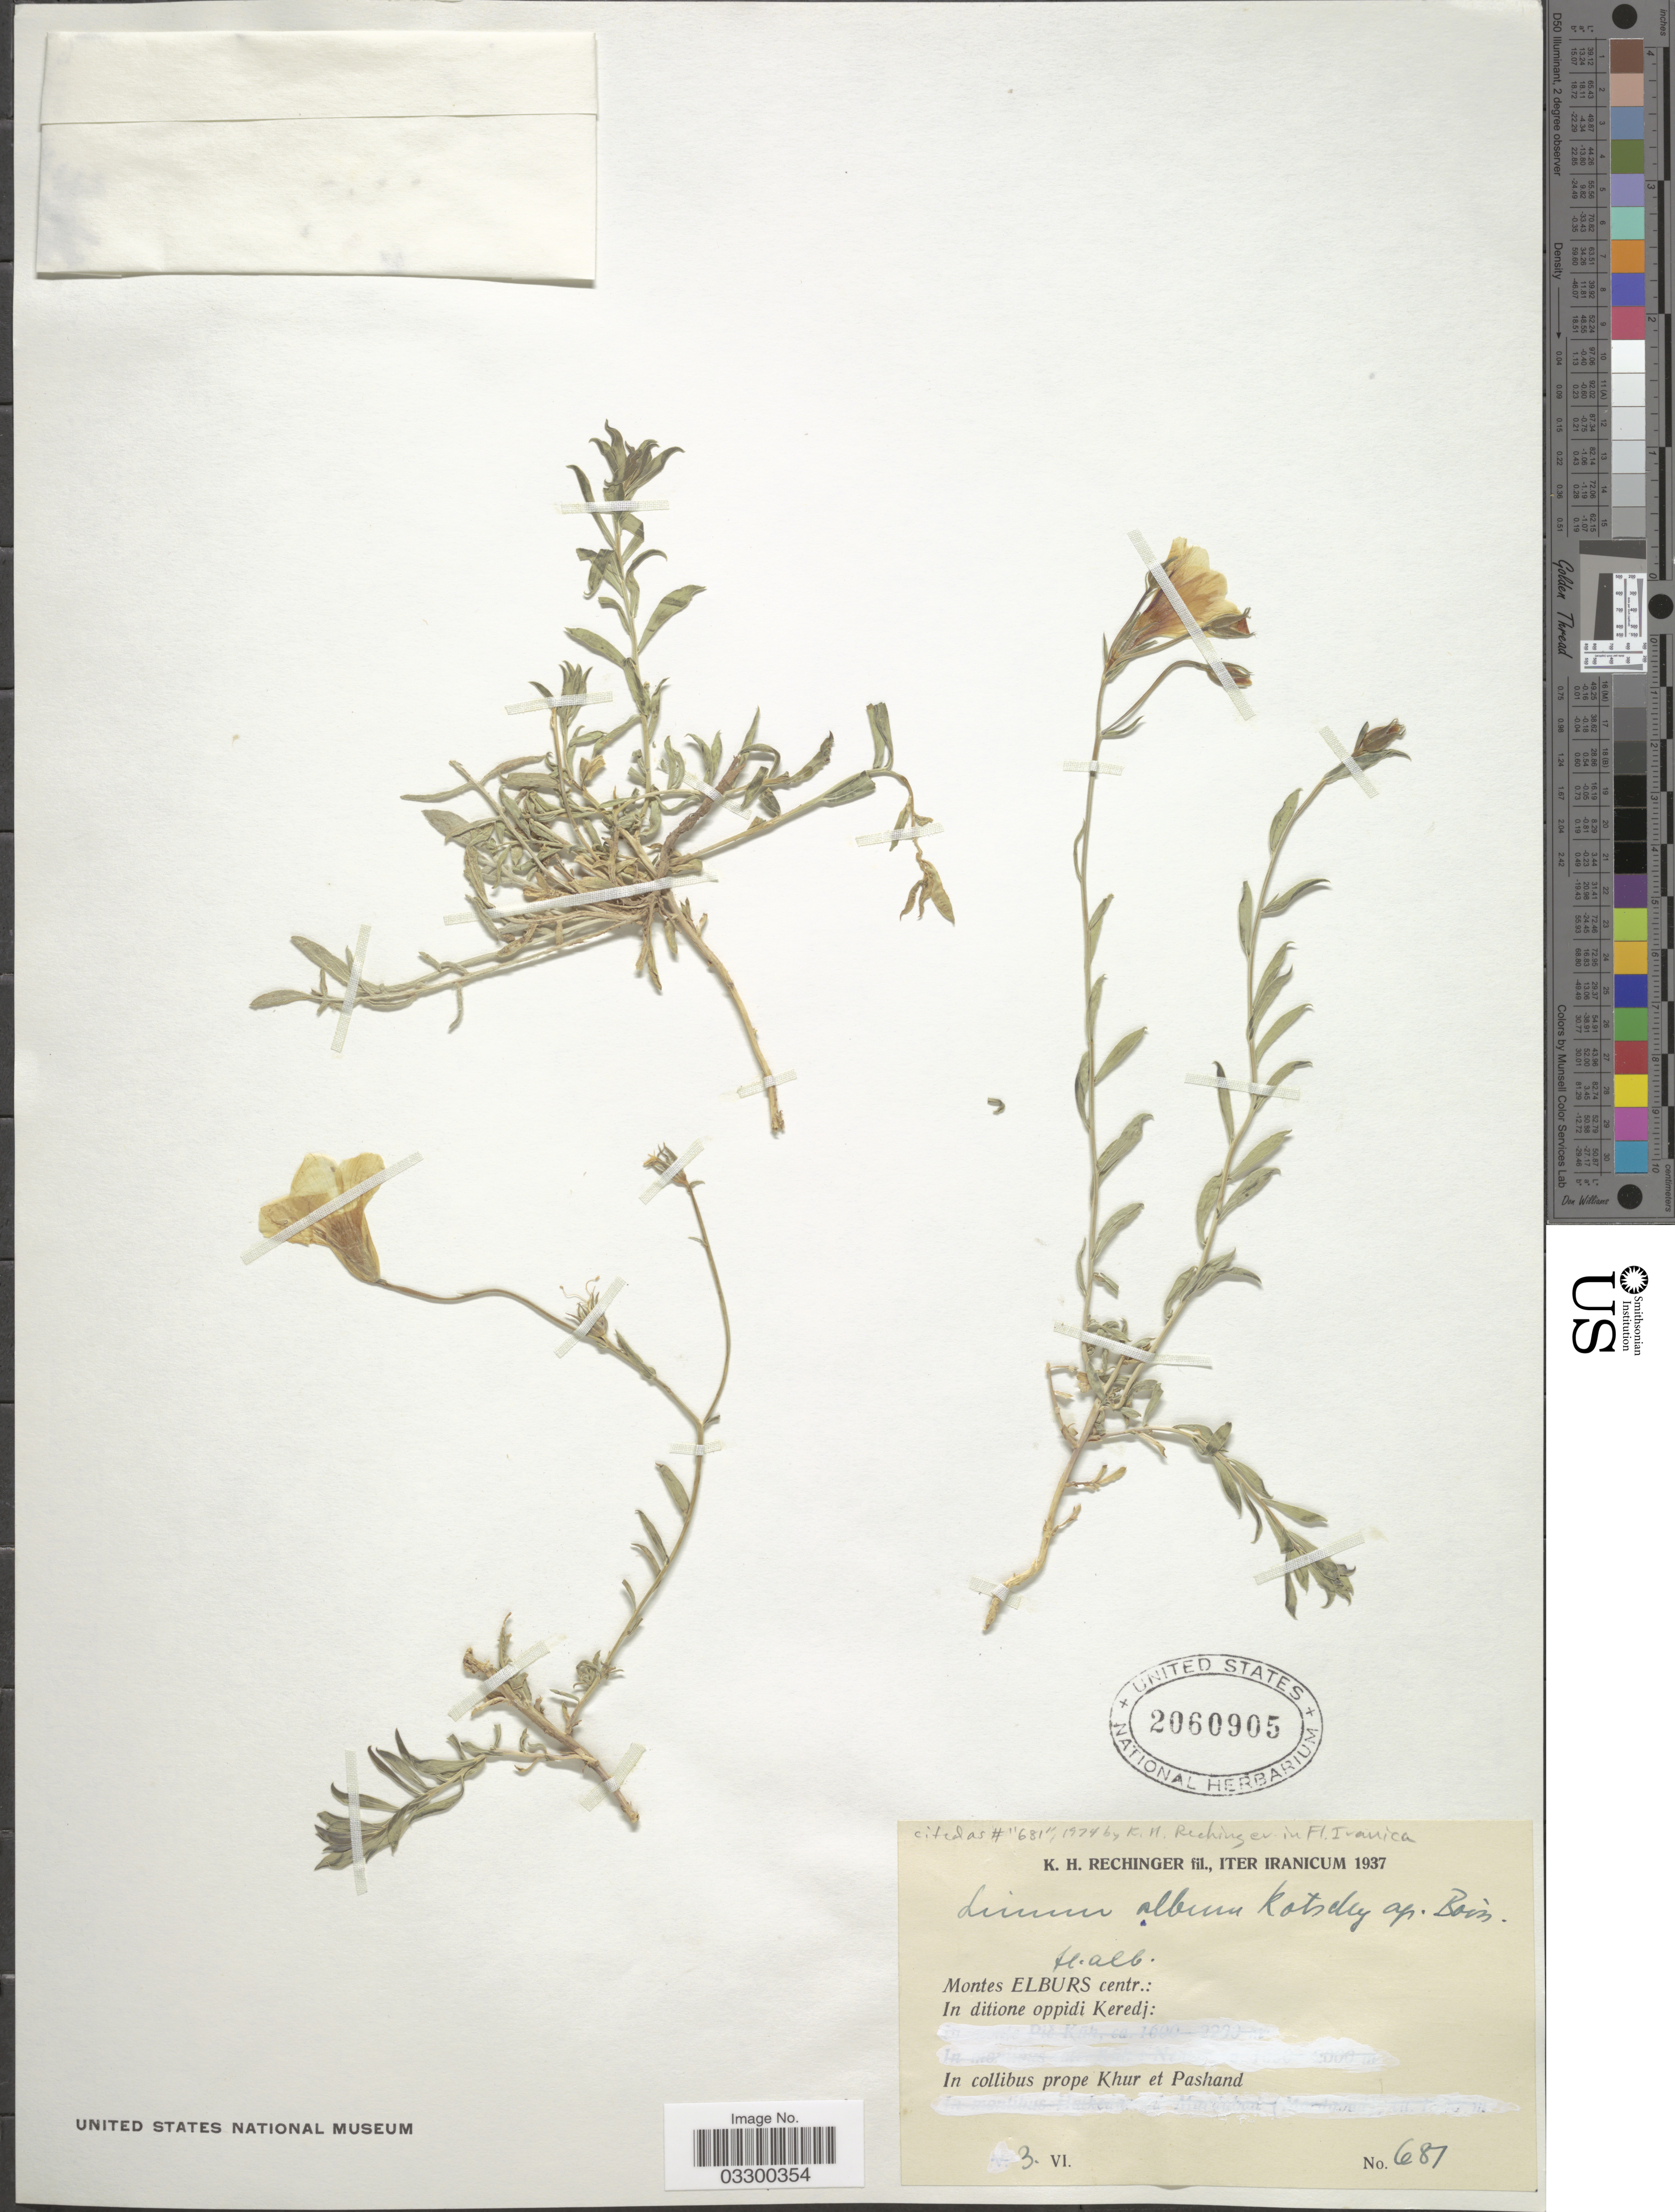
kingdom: Plantae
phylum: Tracheophyta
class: Magnoliopsida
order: Malpighiales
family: Linaceae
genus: Linum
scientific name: Linum album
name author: Kotschy ex Boiss.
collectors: K. H. Rechinger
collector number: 687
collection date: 1937-06-03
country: Iran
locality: Montes Elburs centr.: In ditione oppidi Keredj: In collibus prope Khur et Pashand.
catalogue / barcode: US 2060905